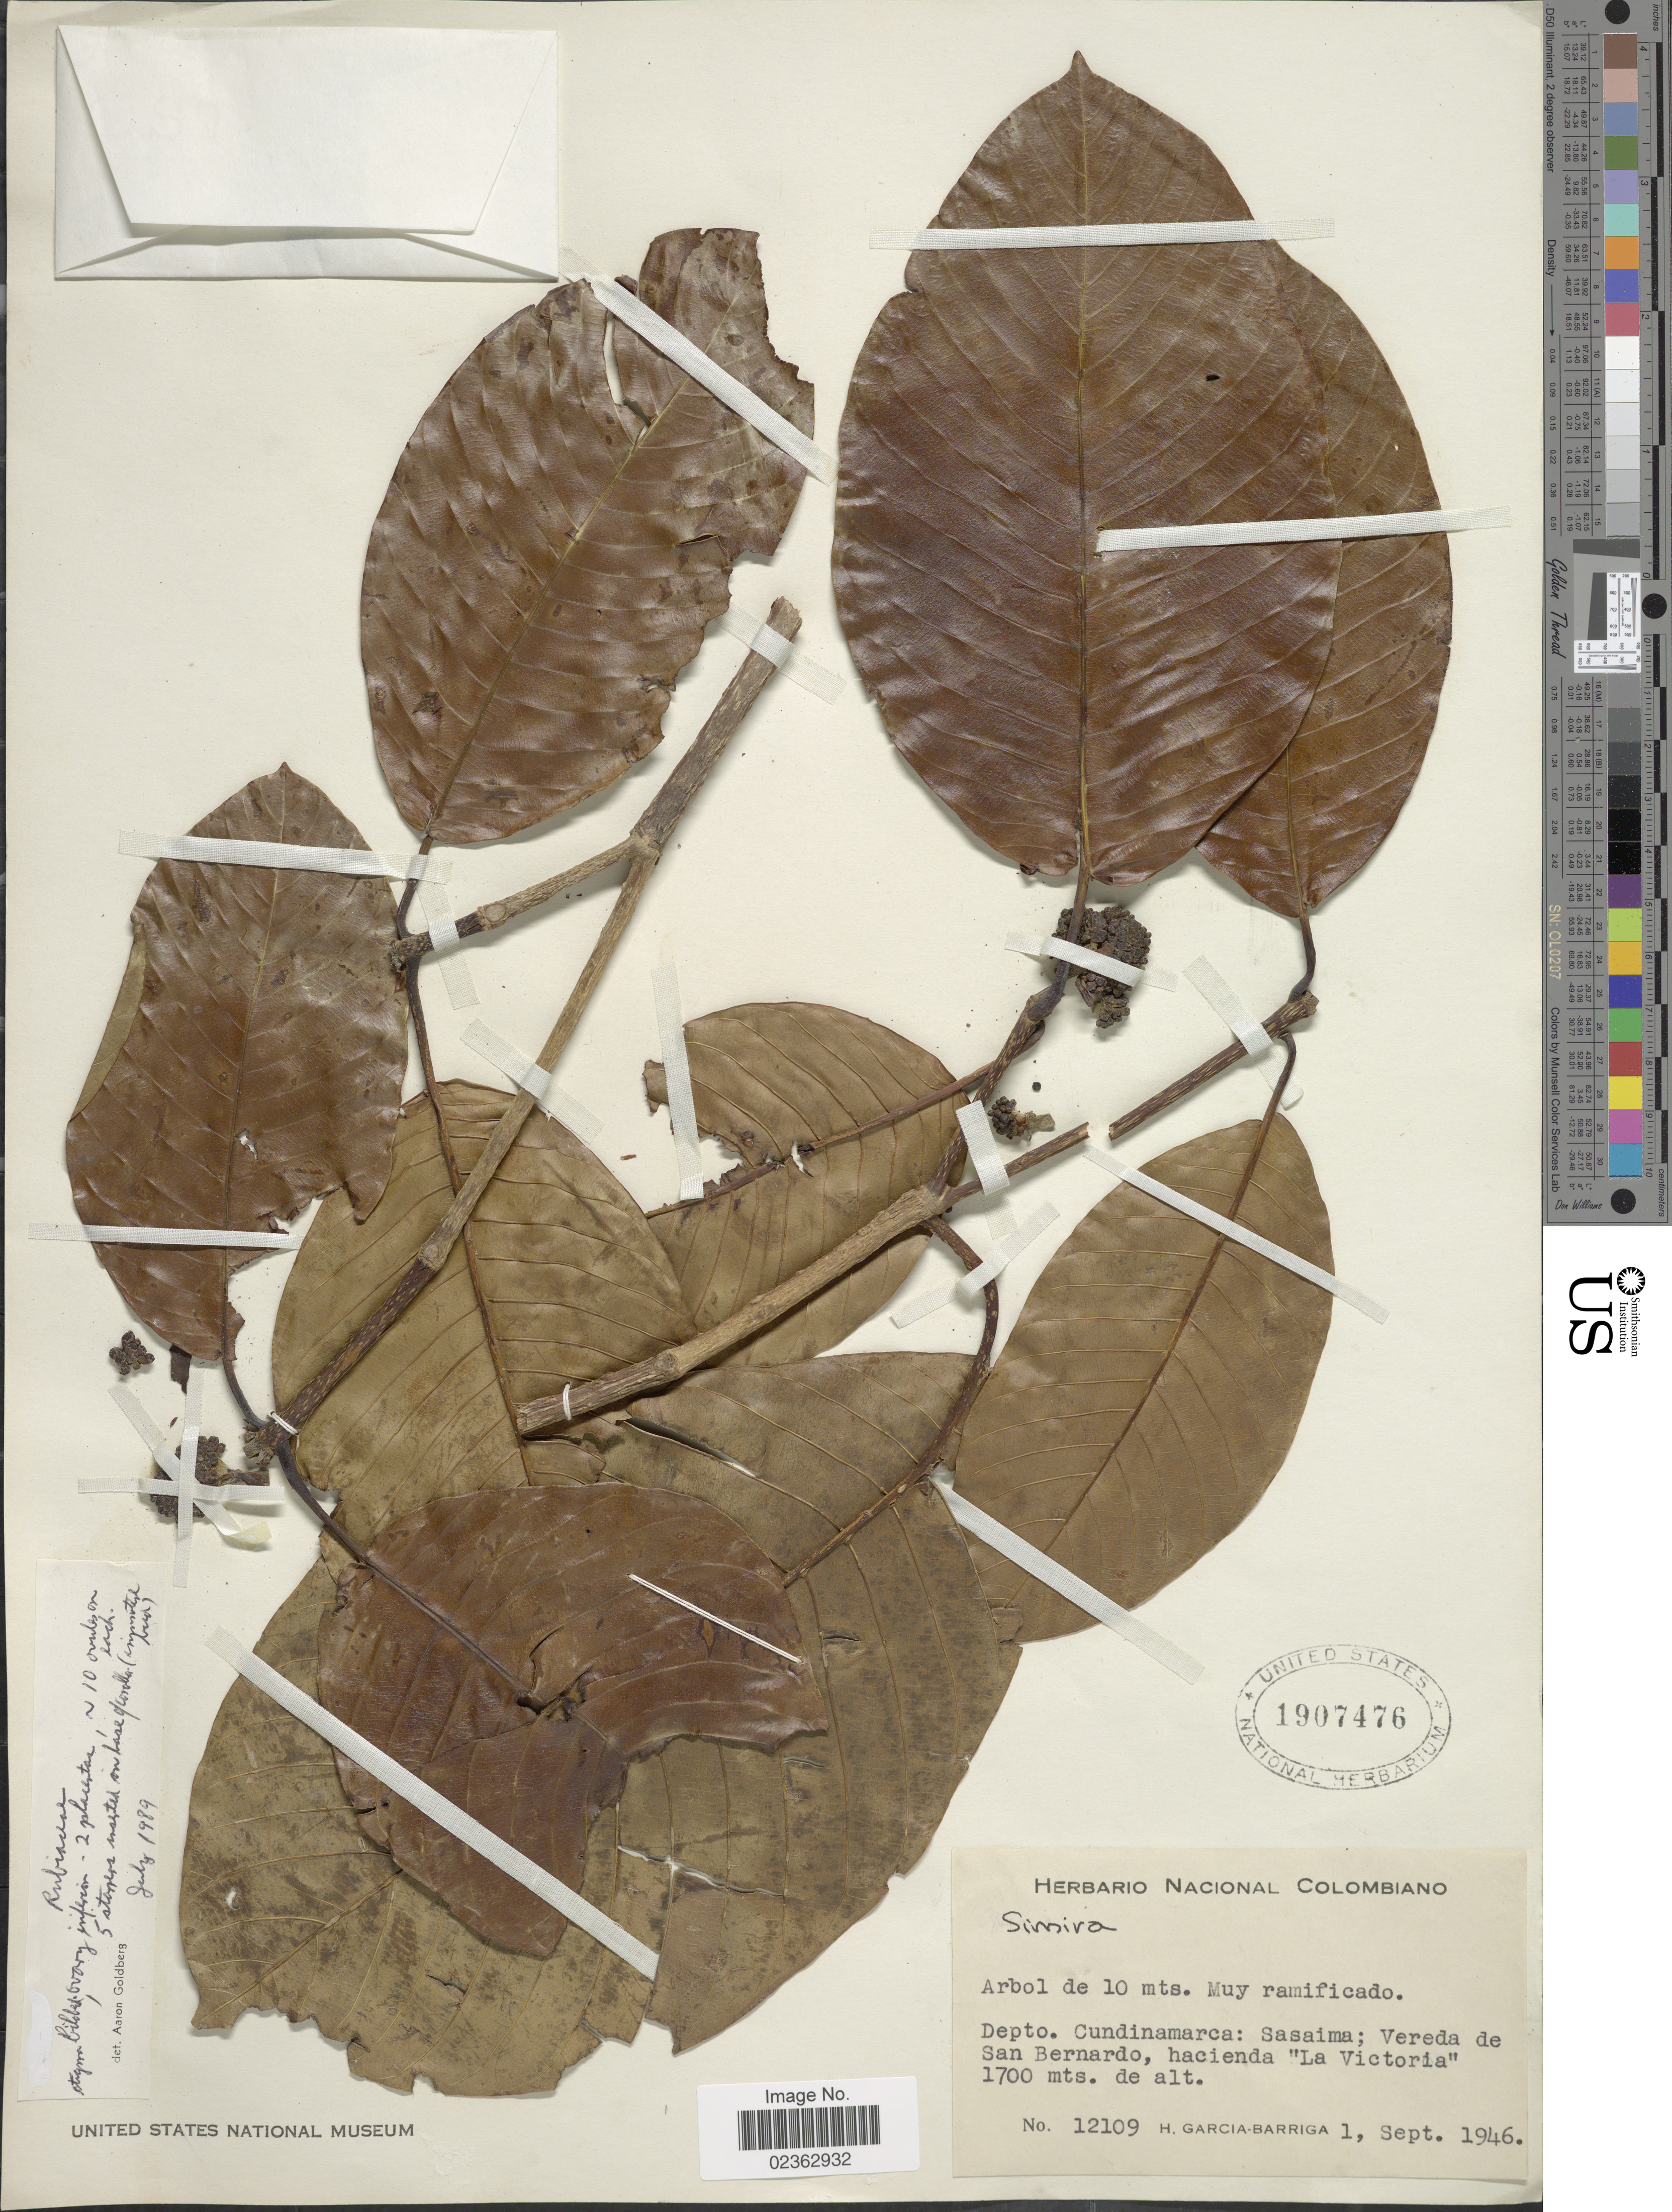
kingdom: Plantae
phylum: Tracheophyta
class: Magnoliopsida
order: Gentianales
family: Rubiaceae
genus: Simira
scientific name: Simira sp.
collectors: H. García Barriga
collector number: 12109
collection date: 1946-09-01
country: Colombia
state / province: Cundinamarca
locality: Sasaima; Vereda de San Bernardo, hacienda "La Victoria"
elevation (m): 1700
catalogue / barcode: US 1907476